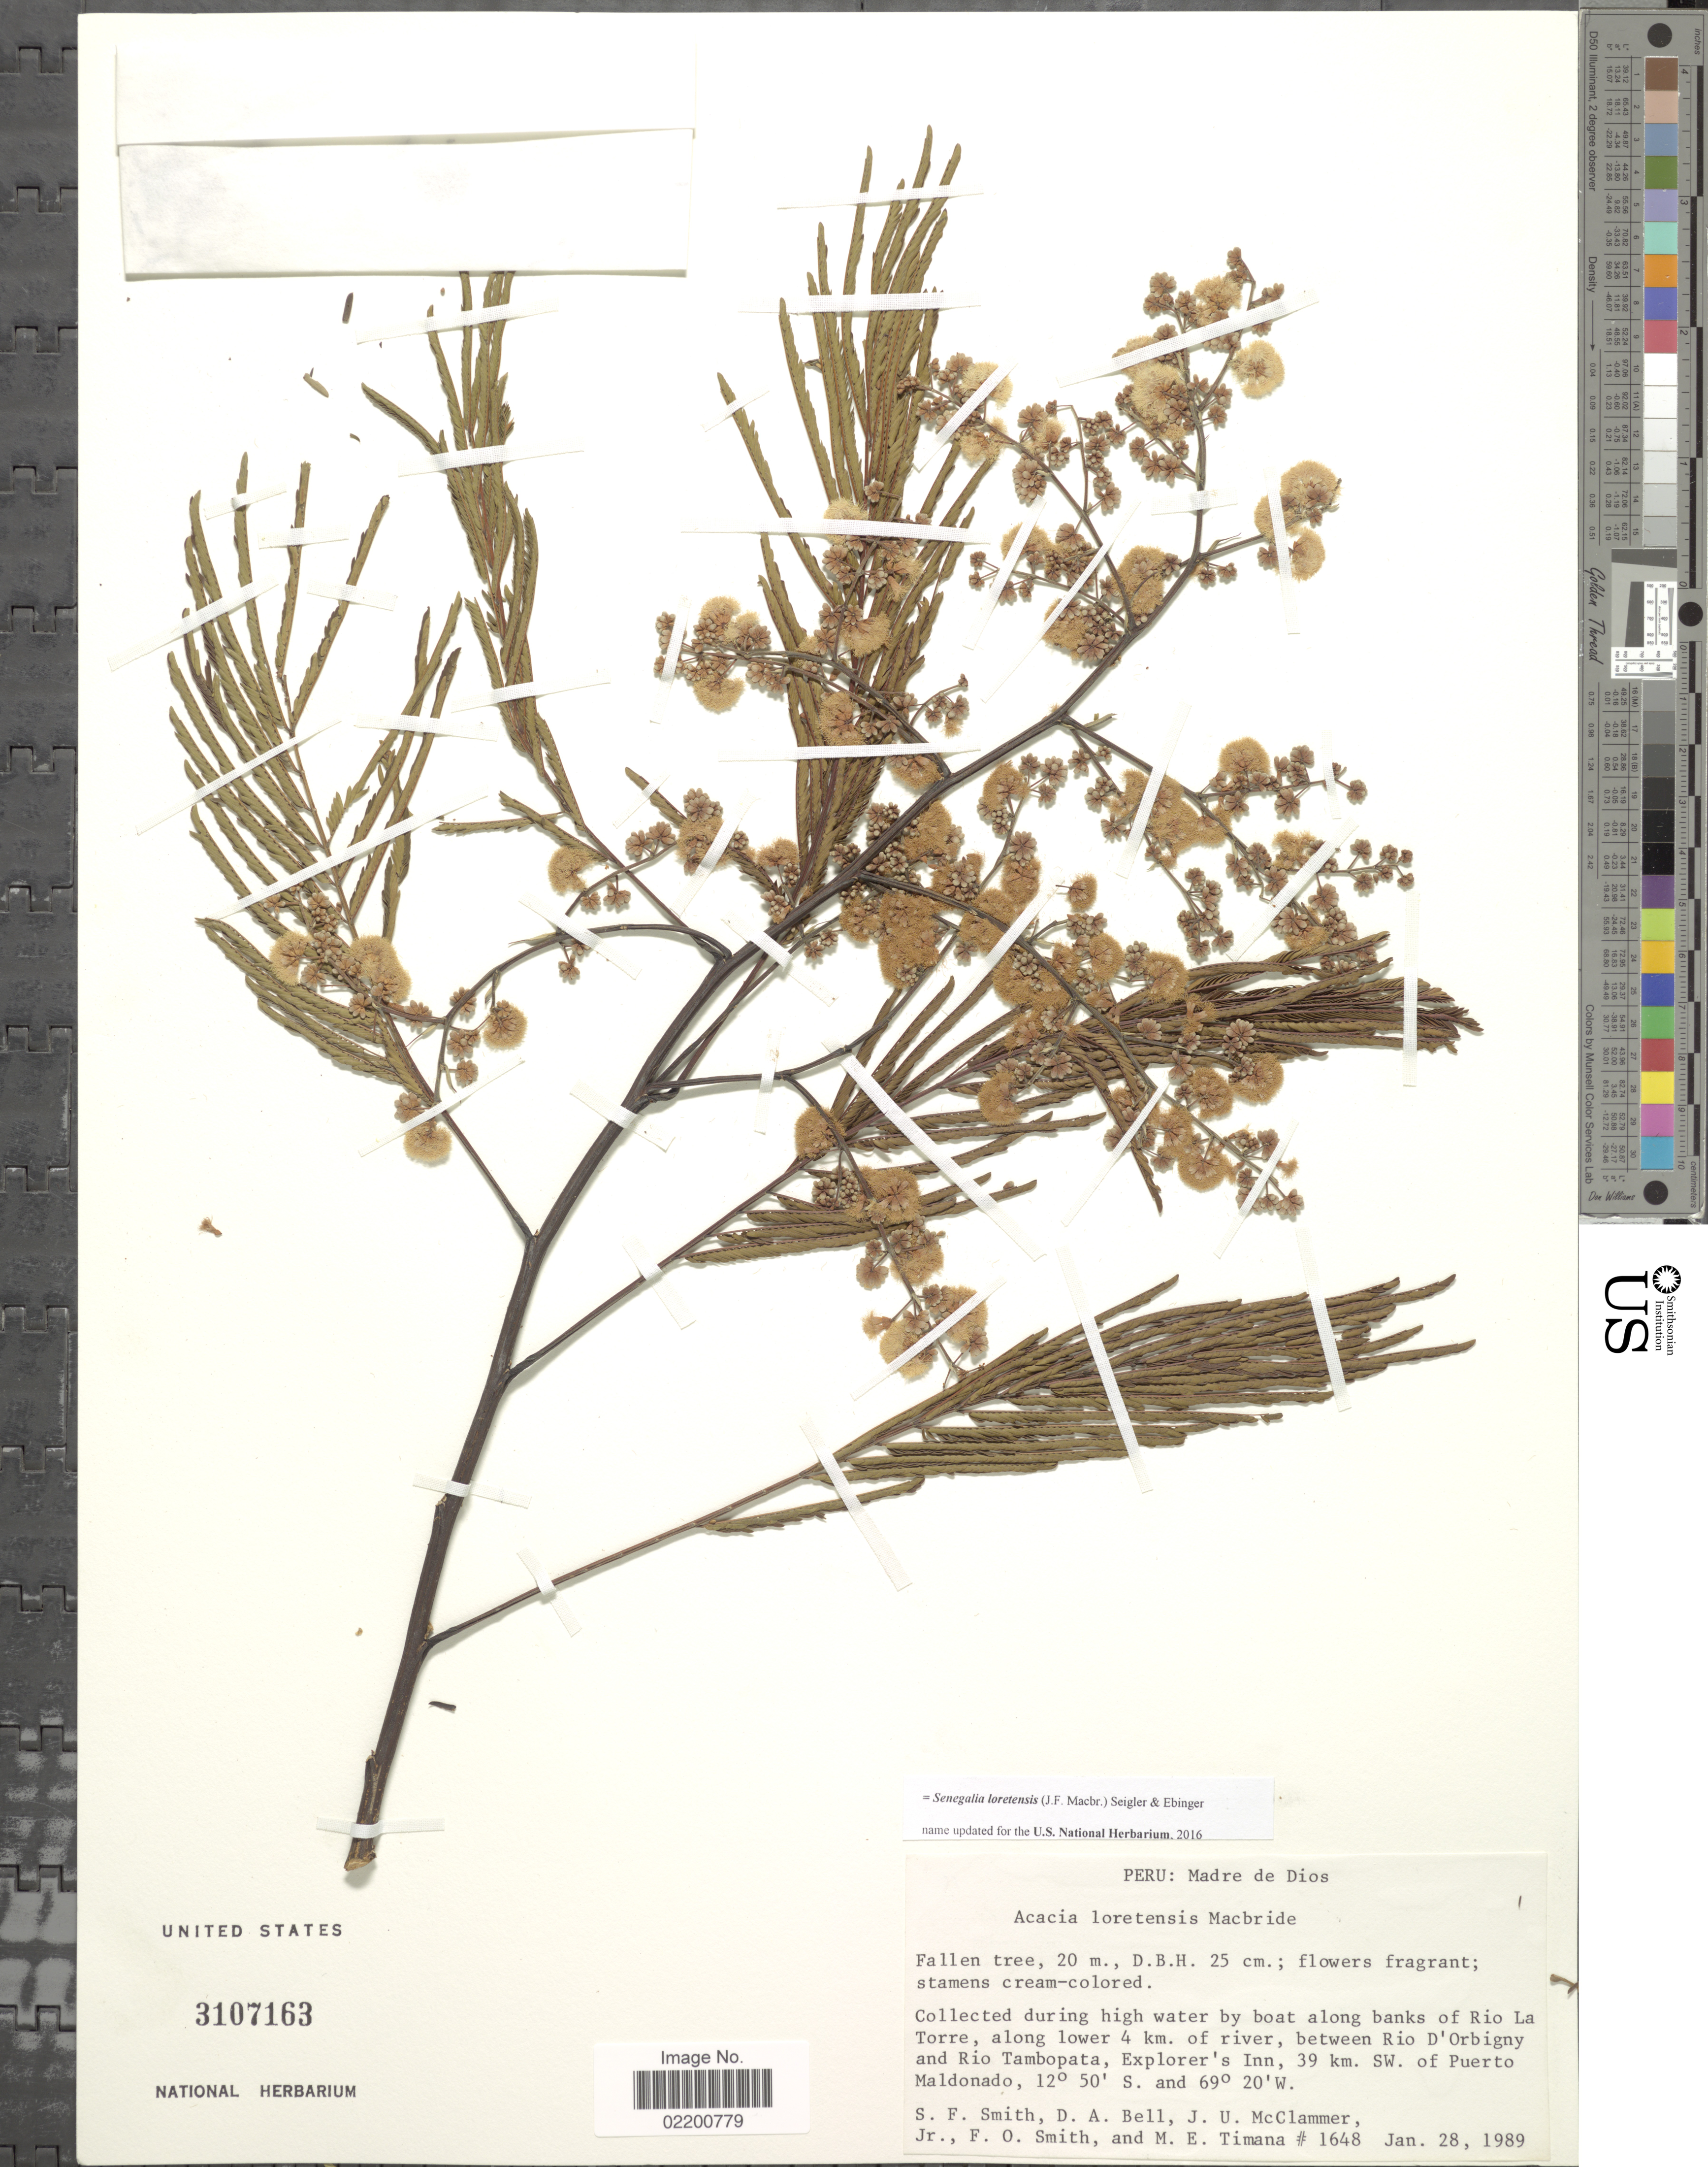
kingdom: Plantae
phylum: Tracheophyta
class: Magnoliopsida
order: Fabales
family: Fabaceae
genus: Senegalia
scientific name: Senegalia loretensis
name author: (J.F. Macbr.) Seigler & Ebinger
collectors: S.F. Smith, D. A. Bell, J. McClammer & F. Smith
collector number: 1648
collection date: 1989-01-28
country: Peru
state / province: Madre de Dios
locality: High water by boat along banks of Rio La Torre, along lower 4 km. of River, between Rio D'Orbigny and Rio Tambopata, Explorer's Inn, 39 km. SW. of Puerto Maldonado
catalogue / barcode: US 3107163